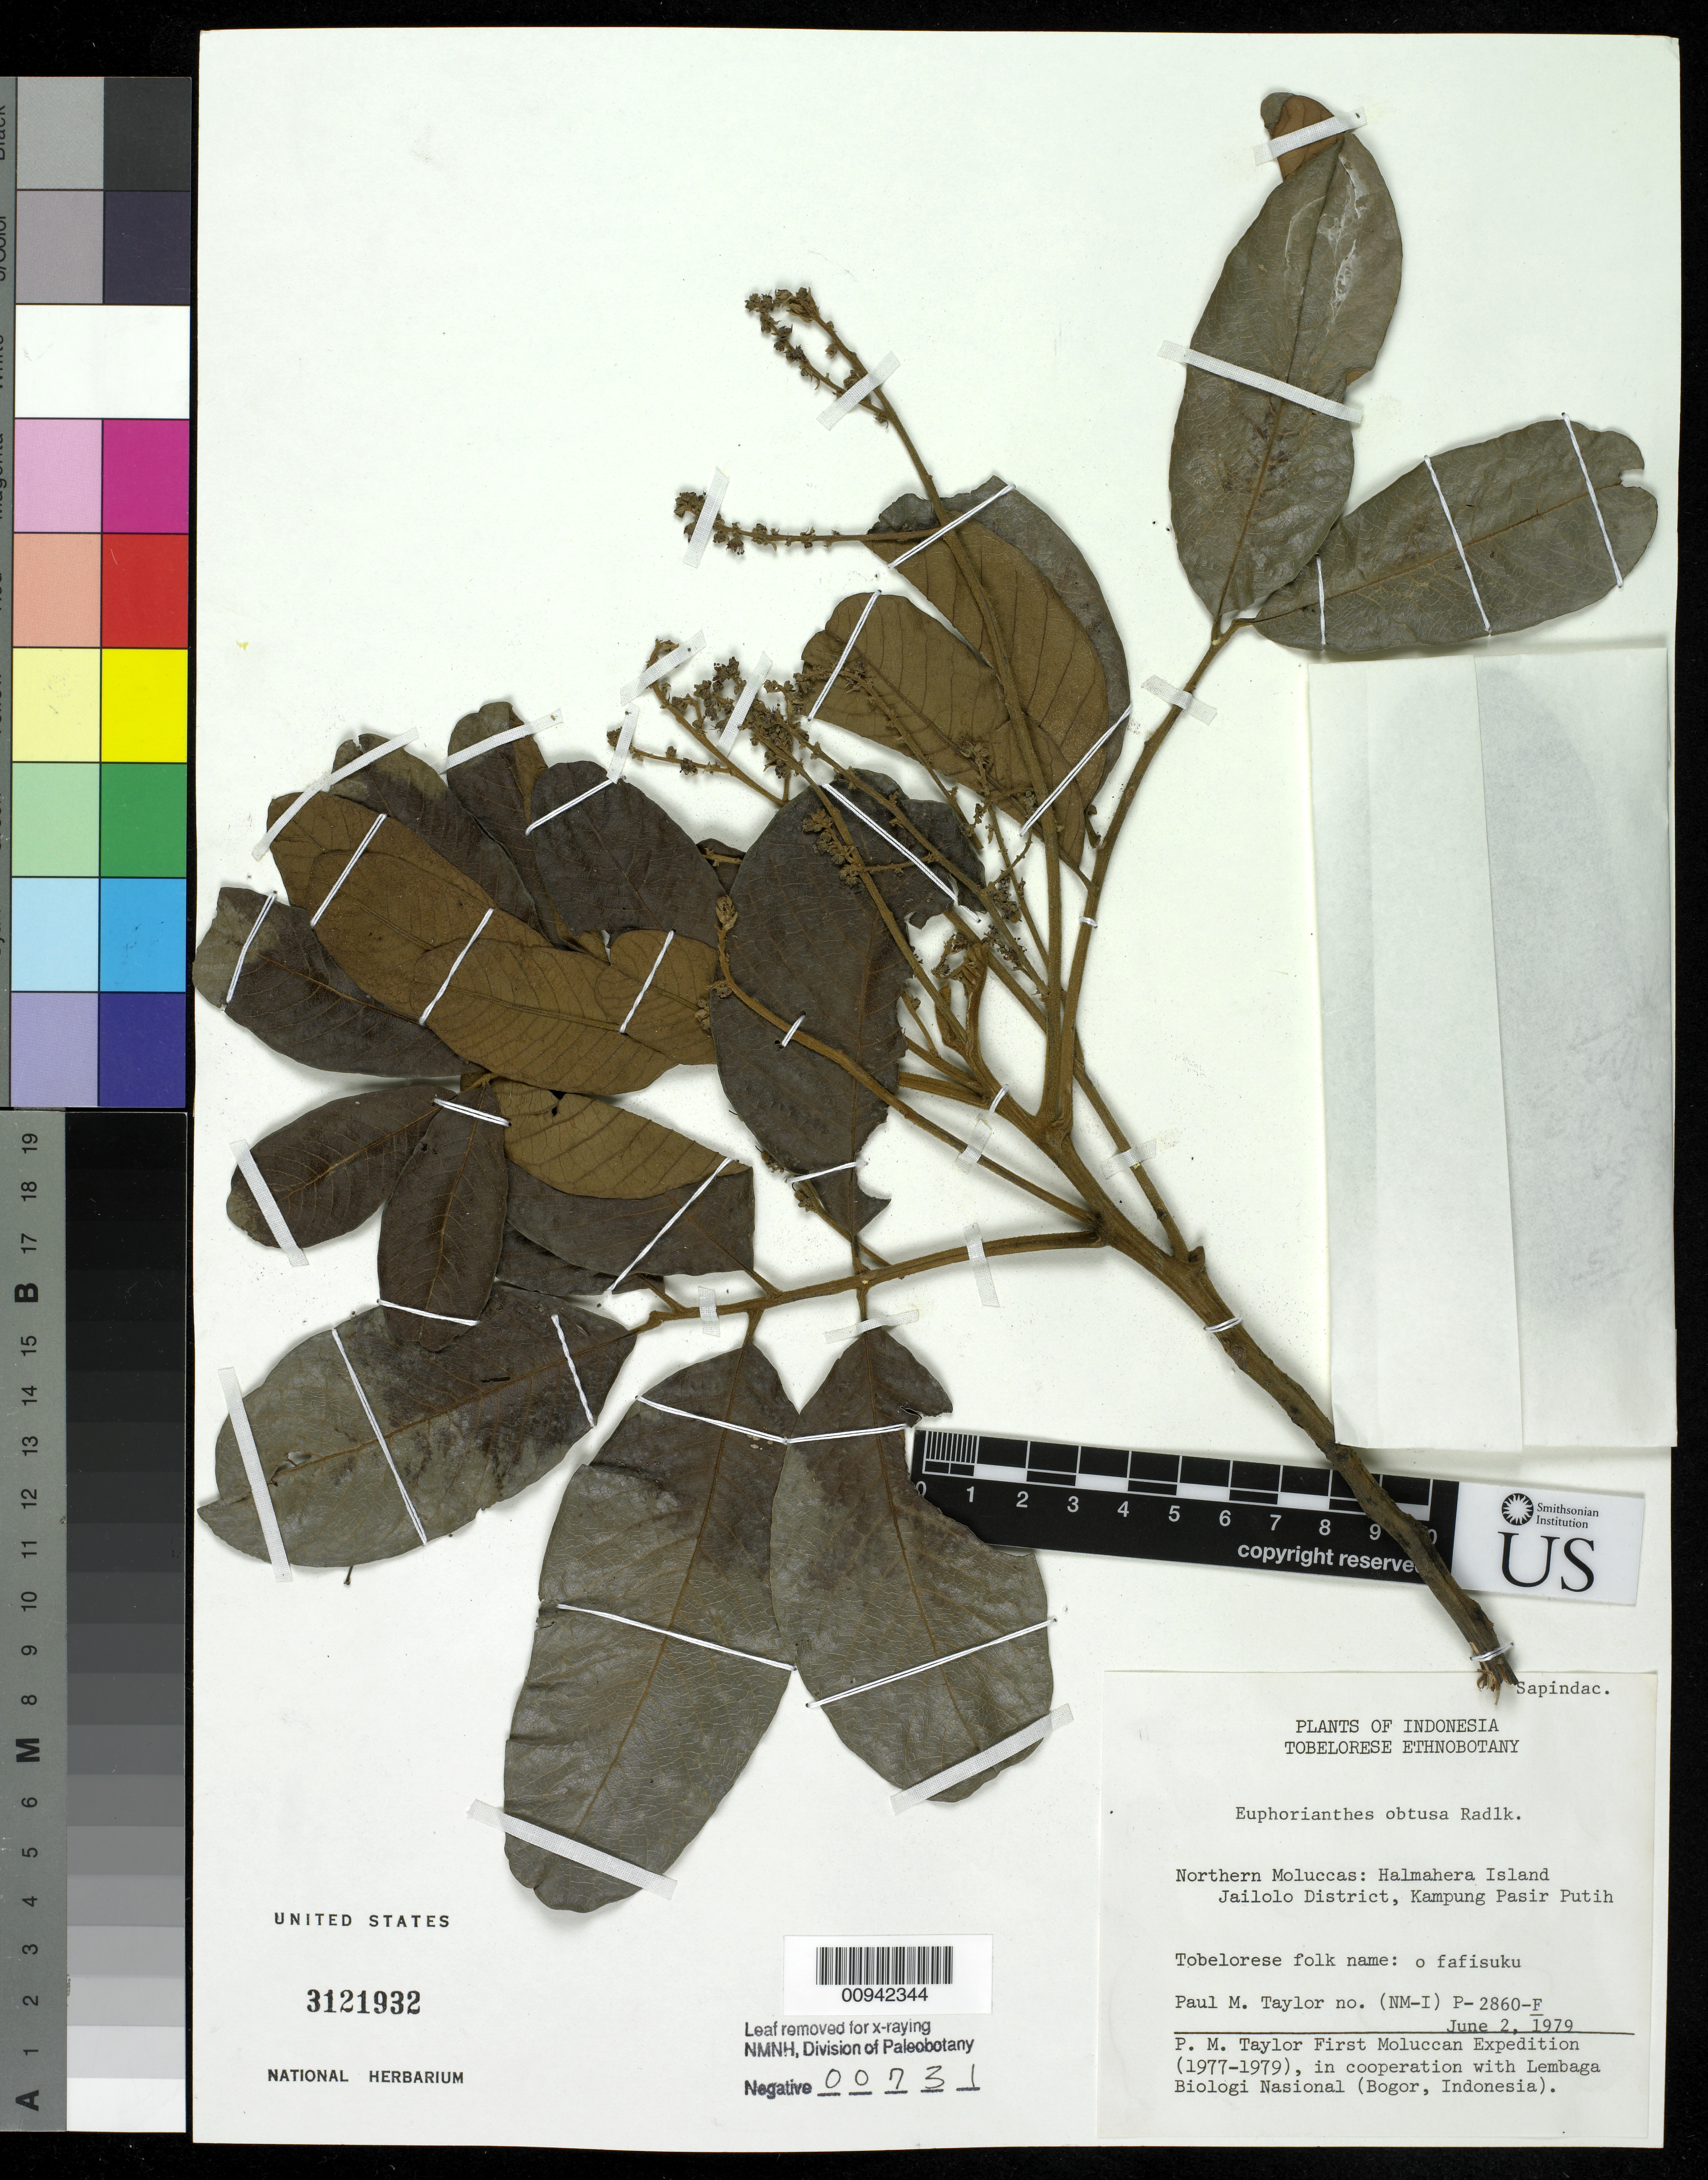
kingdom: Plantae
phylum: Tracheophyta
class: Magnoliopsida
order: Sapindales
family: Sapindaceae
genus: Euphorianthus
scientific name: Euphorianthus euneurus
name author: (Miq.) Leenh.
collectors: P. M. Taylor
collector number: P 2869 F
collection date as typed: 02 Jun 1979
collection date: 1979-06-02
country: Indonesia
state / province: Maluku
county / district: Maluku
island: Halmahera I.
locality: Jailolo District, Kampung Pasir Putih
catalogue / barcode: US 3121932